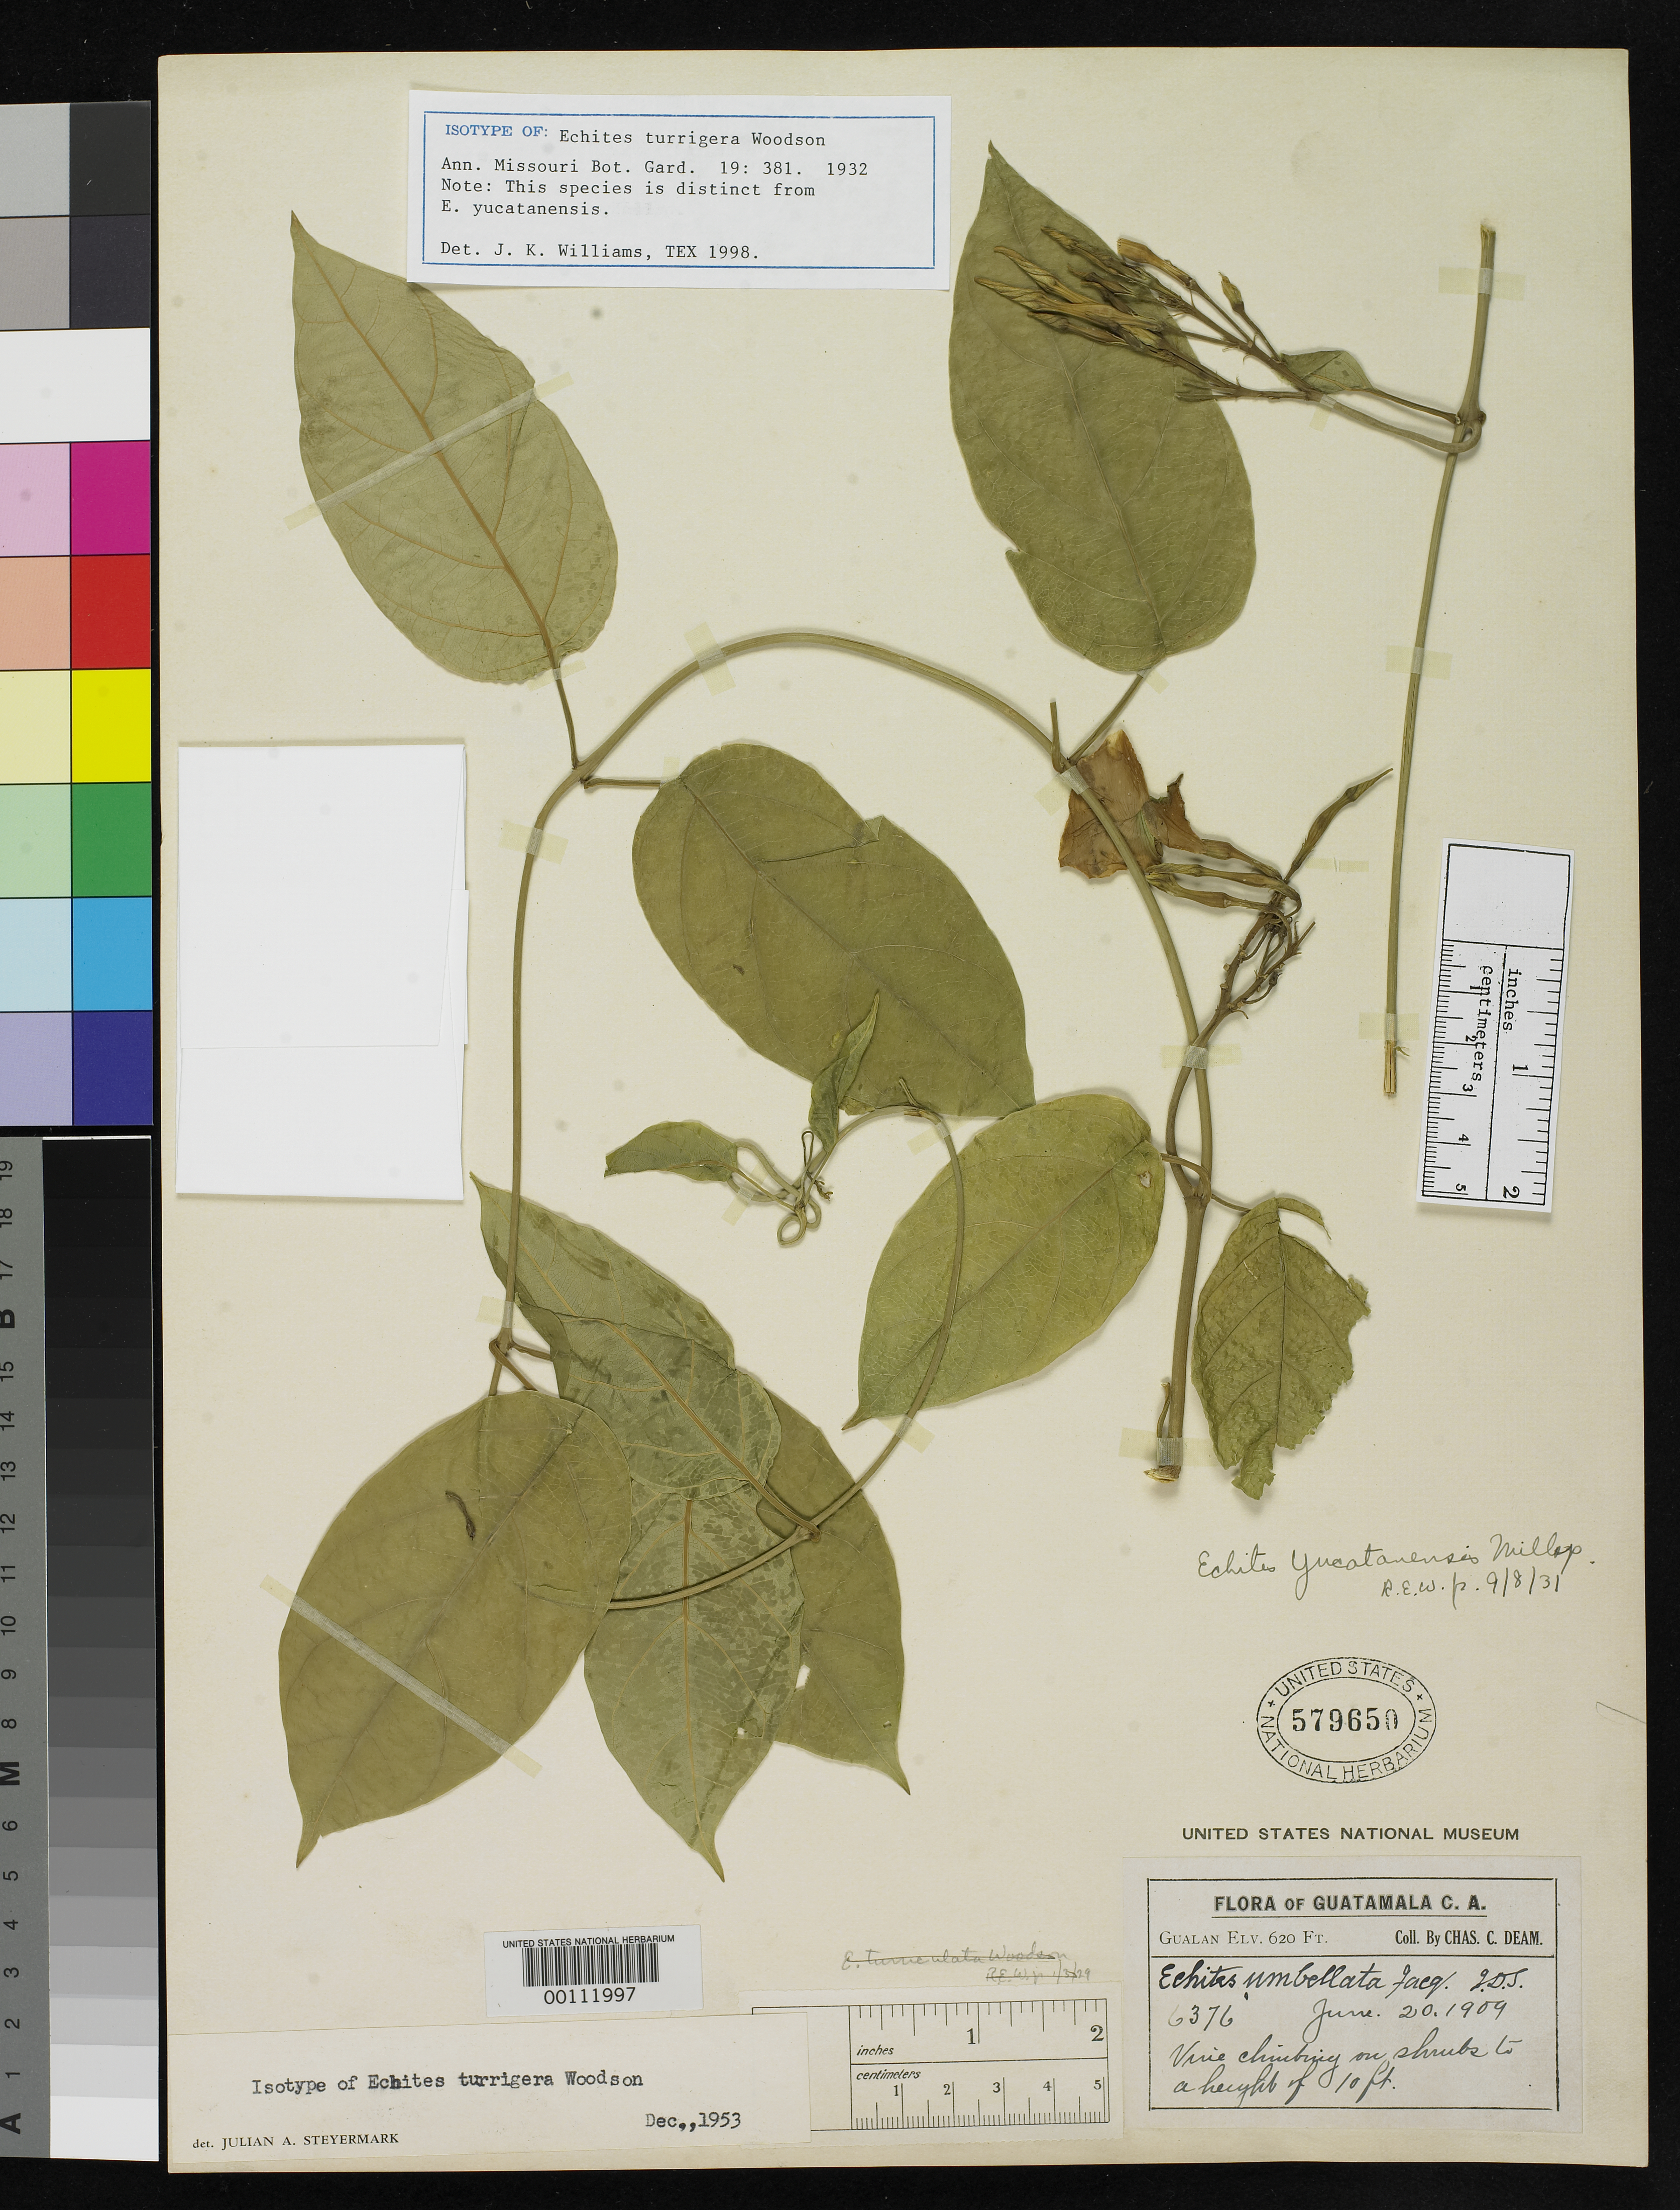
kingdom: Plantae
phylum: Tracheophyta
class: Magnoliopsida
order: Gentianales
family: Apocynaceae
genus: Echites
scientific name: Echites turrigera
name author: Woodson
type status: Isotype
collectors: C. C. Deam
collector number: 6376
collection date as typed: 20 Jun 1909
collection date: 1909-06-20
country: Guatemala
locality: Gualan.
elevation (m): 189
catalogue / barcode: US 579650